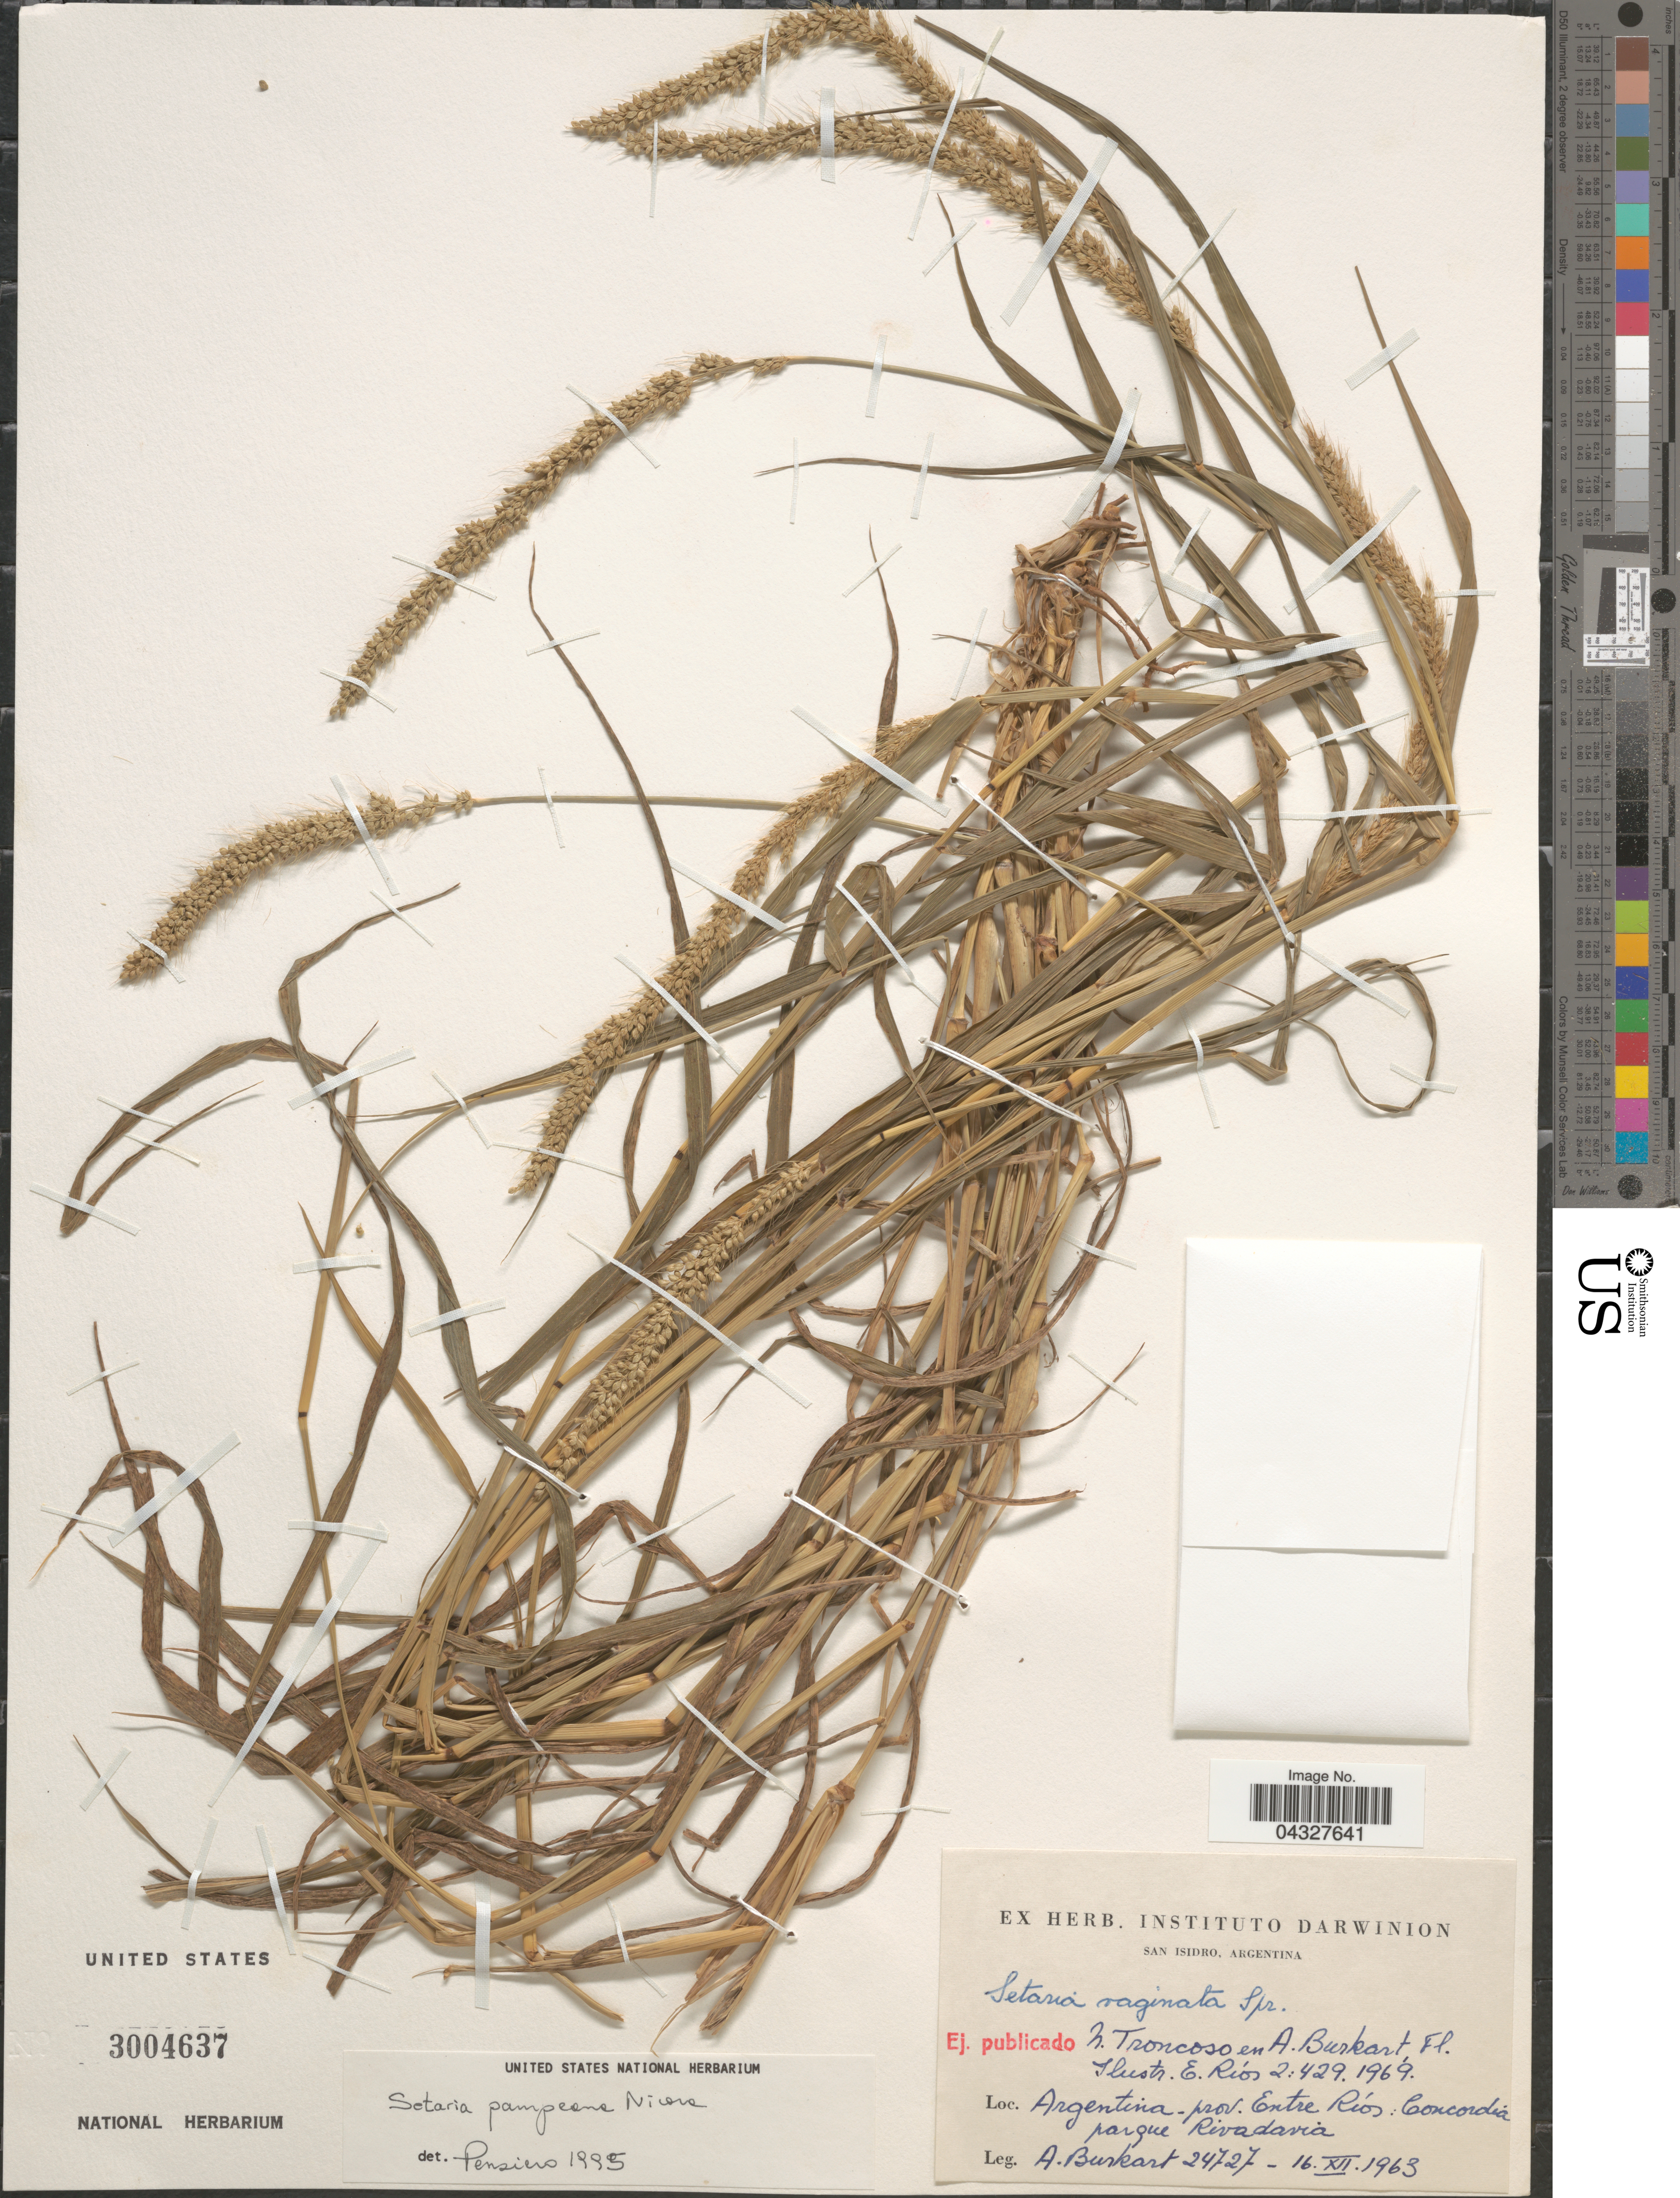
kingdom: Plantae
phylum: Tracheophyta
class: Liliopsida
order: Poales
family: Poaceae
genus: Setaria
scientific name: Setaria pampeana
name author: Parodi ex Nicora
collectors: A. E. Burkart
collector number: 24727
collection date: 1963-12-16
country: Argentina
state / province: Entre Rios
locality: Concordia parque Rivadavia.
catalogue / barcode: US 3004637